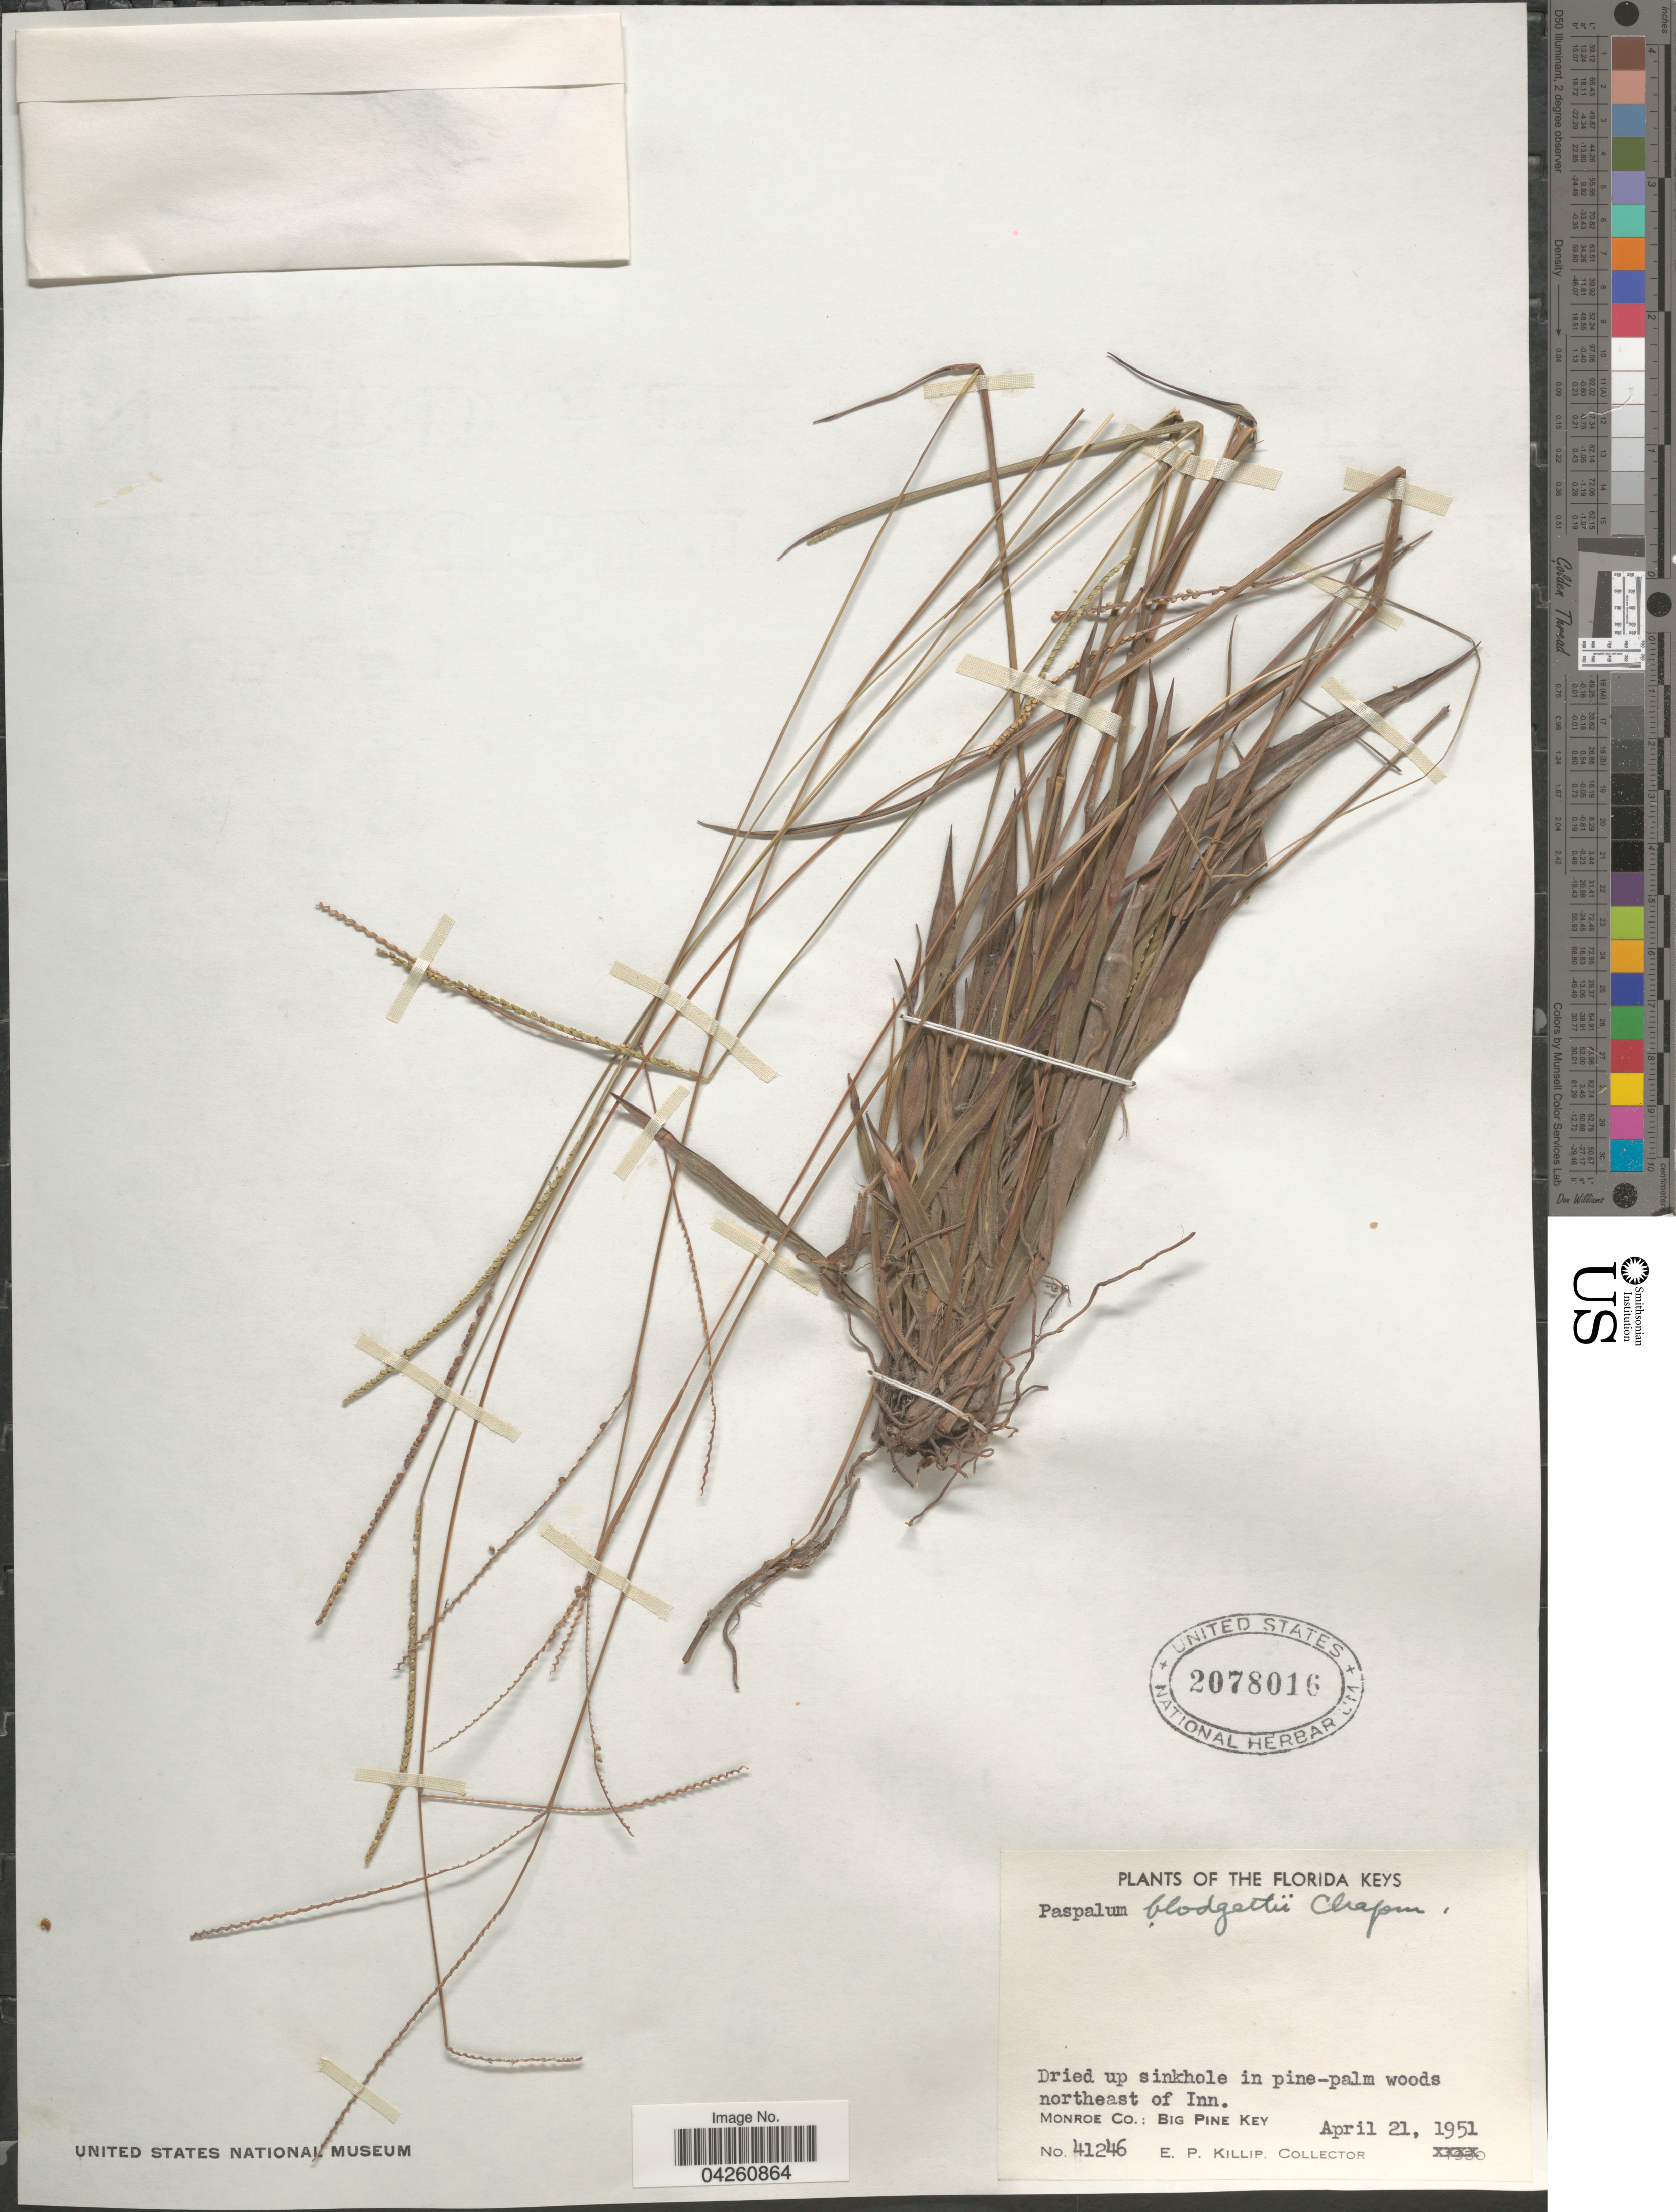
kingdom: Plantae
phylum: Tracheophyta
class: Liliopsida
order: Poales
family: Poaceae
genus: Paspalum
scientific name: Paspalum blodgettii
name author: Chapm.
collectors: E. P. Killip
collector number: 41246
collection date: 1951-04-21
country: United States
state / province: Florida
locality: Florida Keys. Dried up sinkhole in pine-palm woods northeast of Inn. Monroe Co.: Big Pine Key.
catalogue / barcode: US 2078016